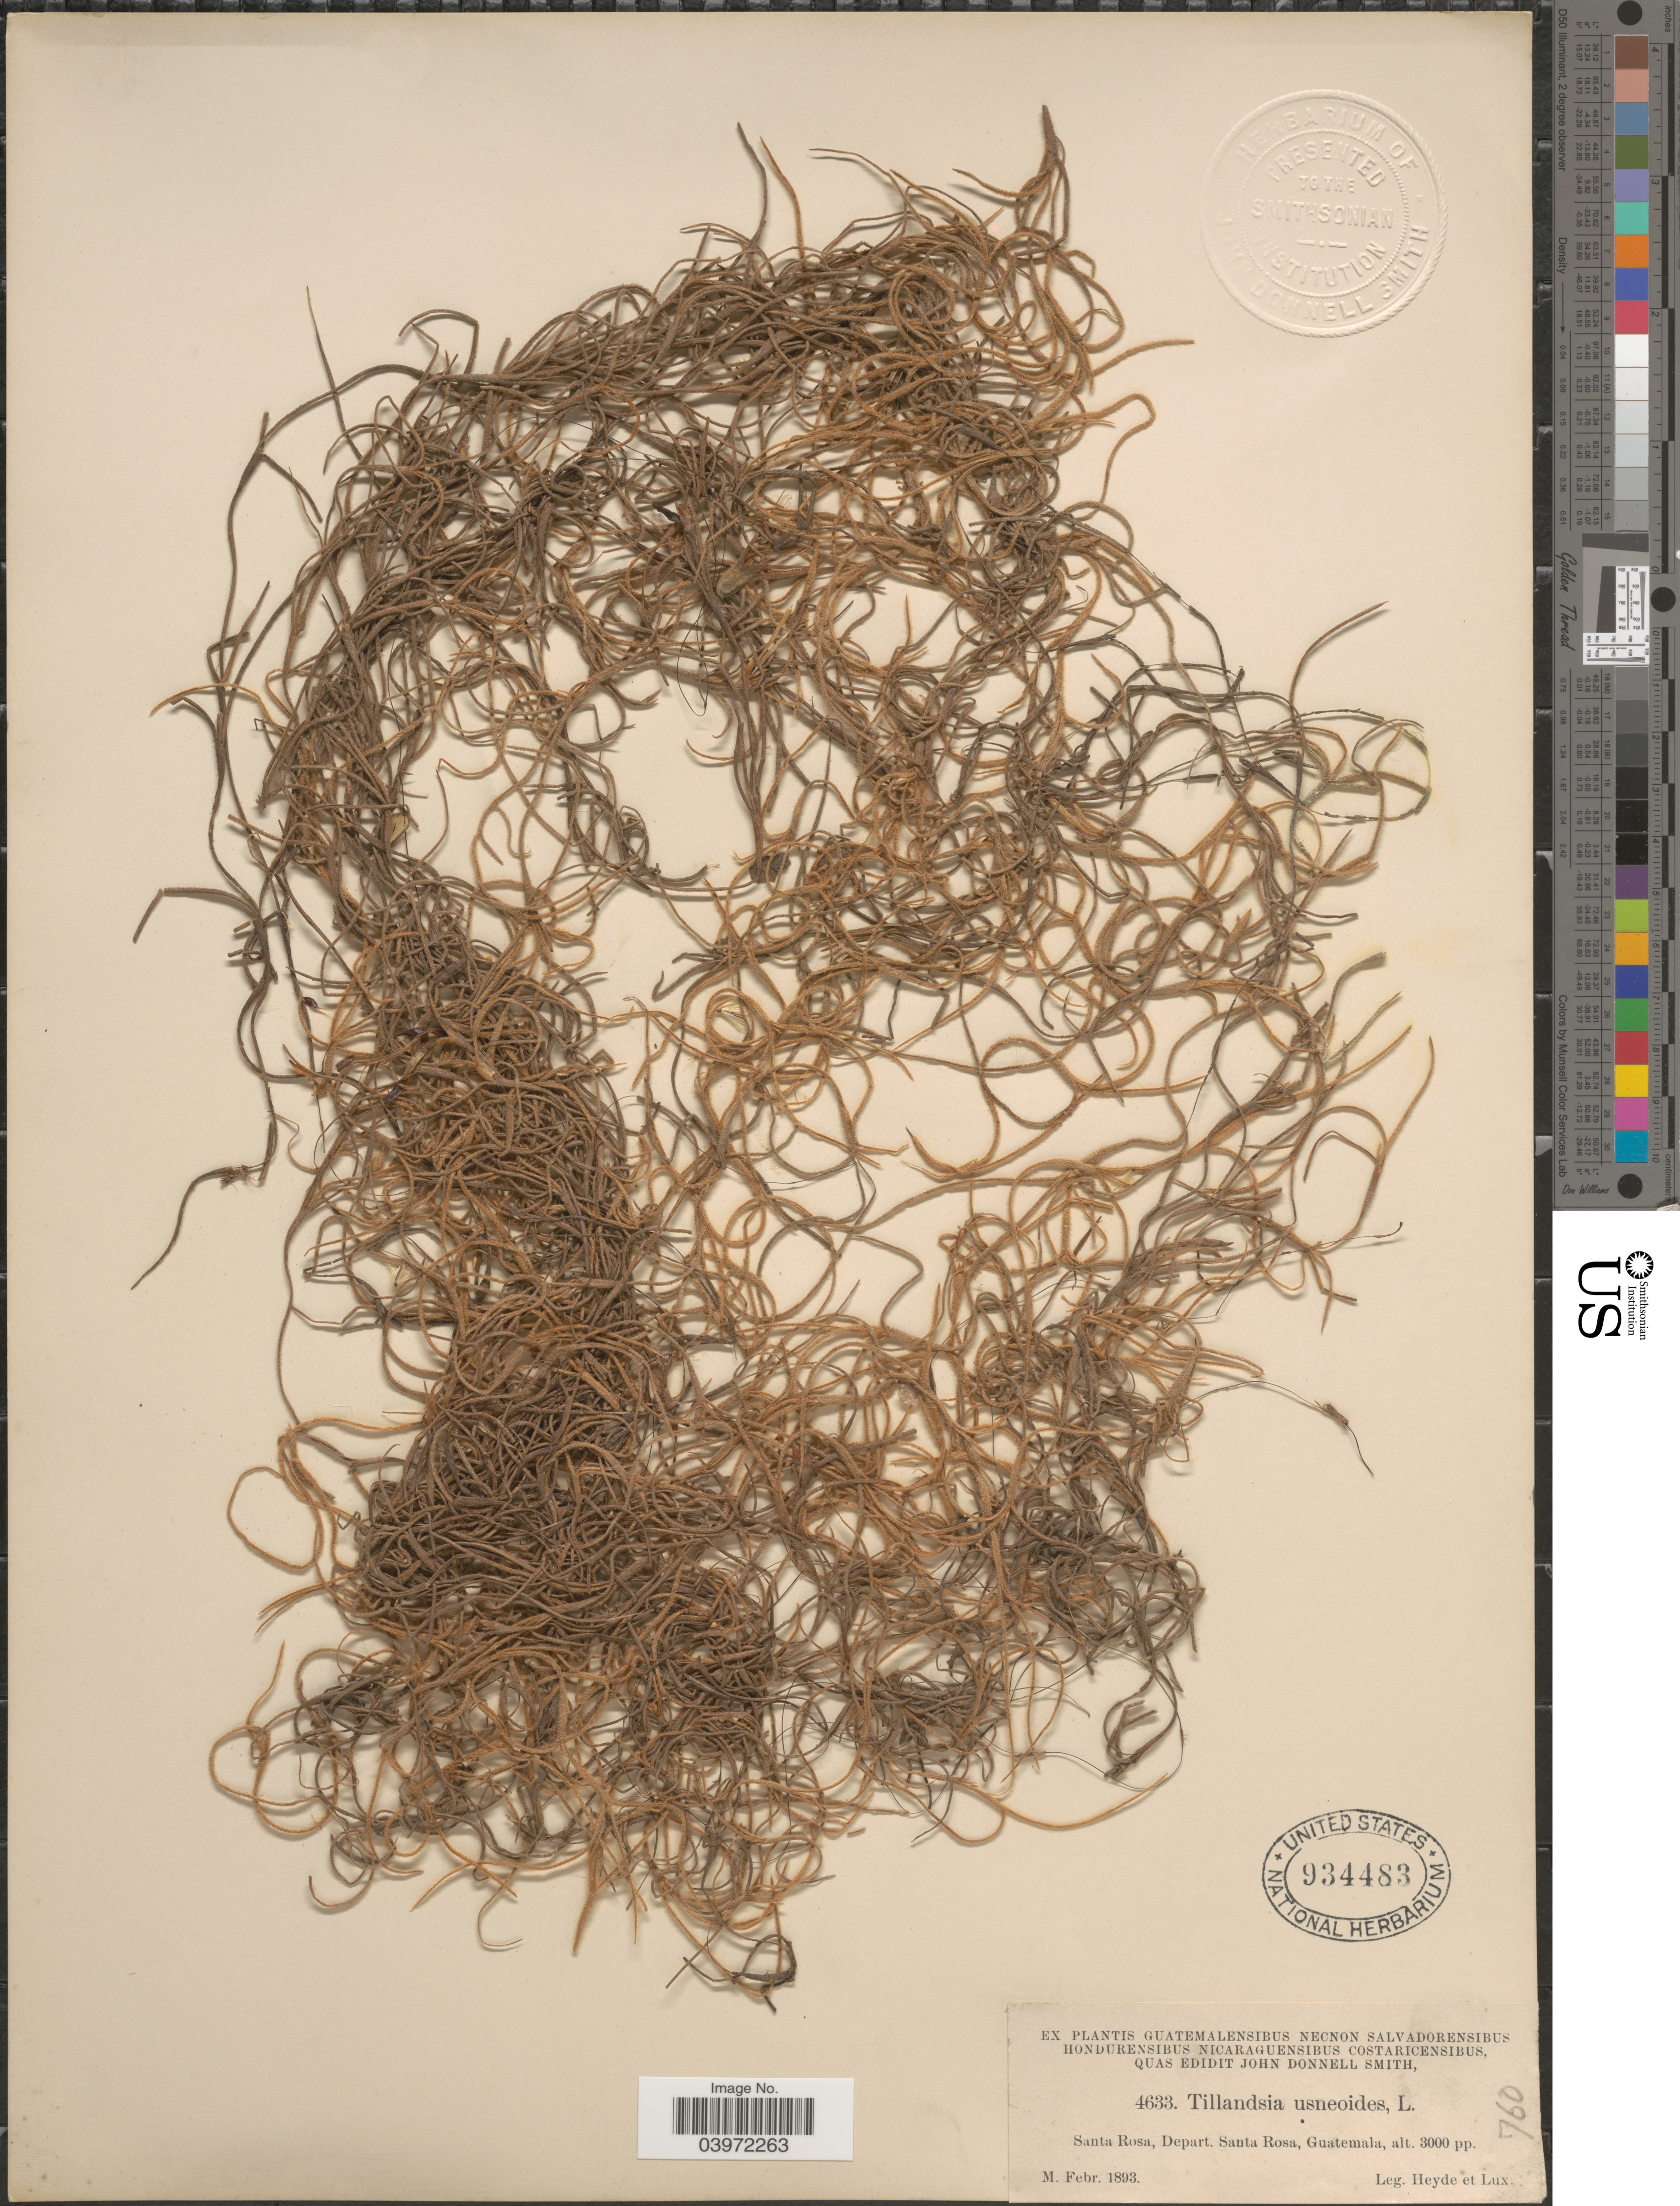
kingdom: Plantae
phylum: Tracheophyta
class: Liliopsida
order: Poales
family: Bromeliaceae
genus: Tillandsia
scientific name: Tillandsia usneoides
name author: (L.) L.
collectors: Heyde & Lux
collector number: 4633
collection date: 1893-02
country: Guatemala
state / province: Santa Rosa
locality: Santa Rosa, Depart. Santa Rosa.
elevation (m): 914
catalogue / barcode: US 934483